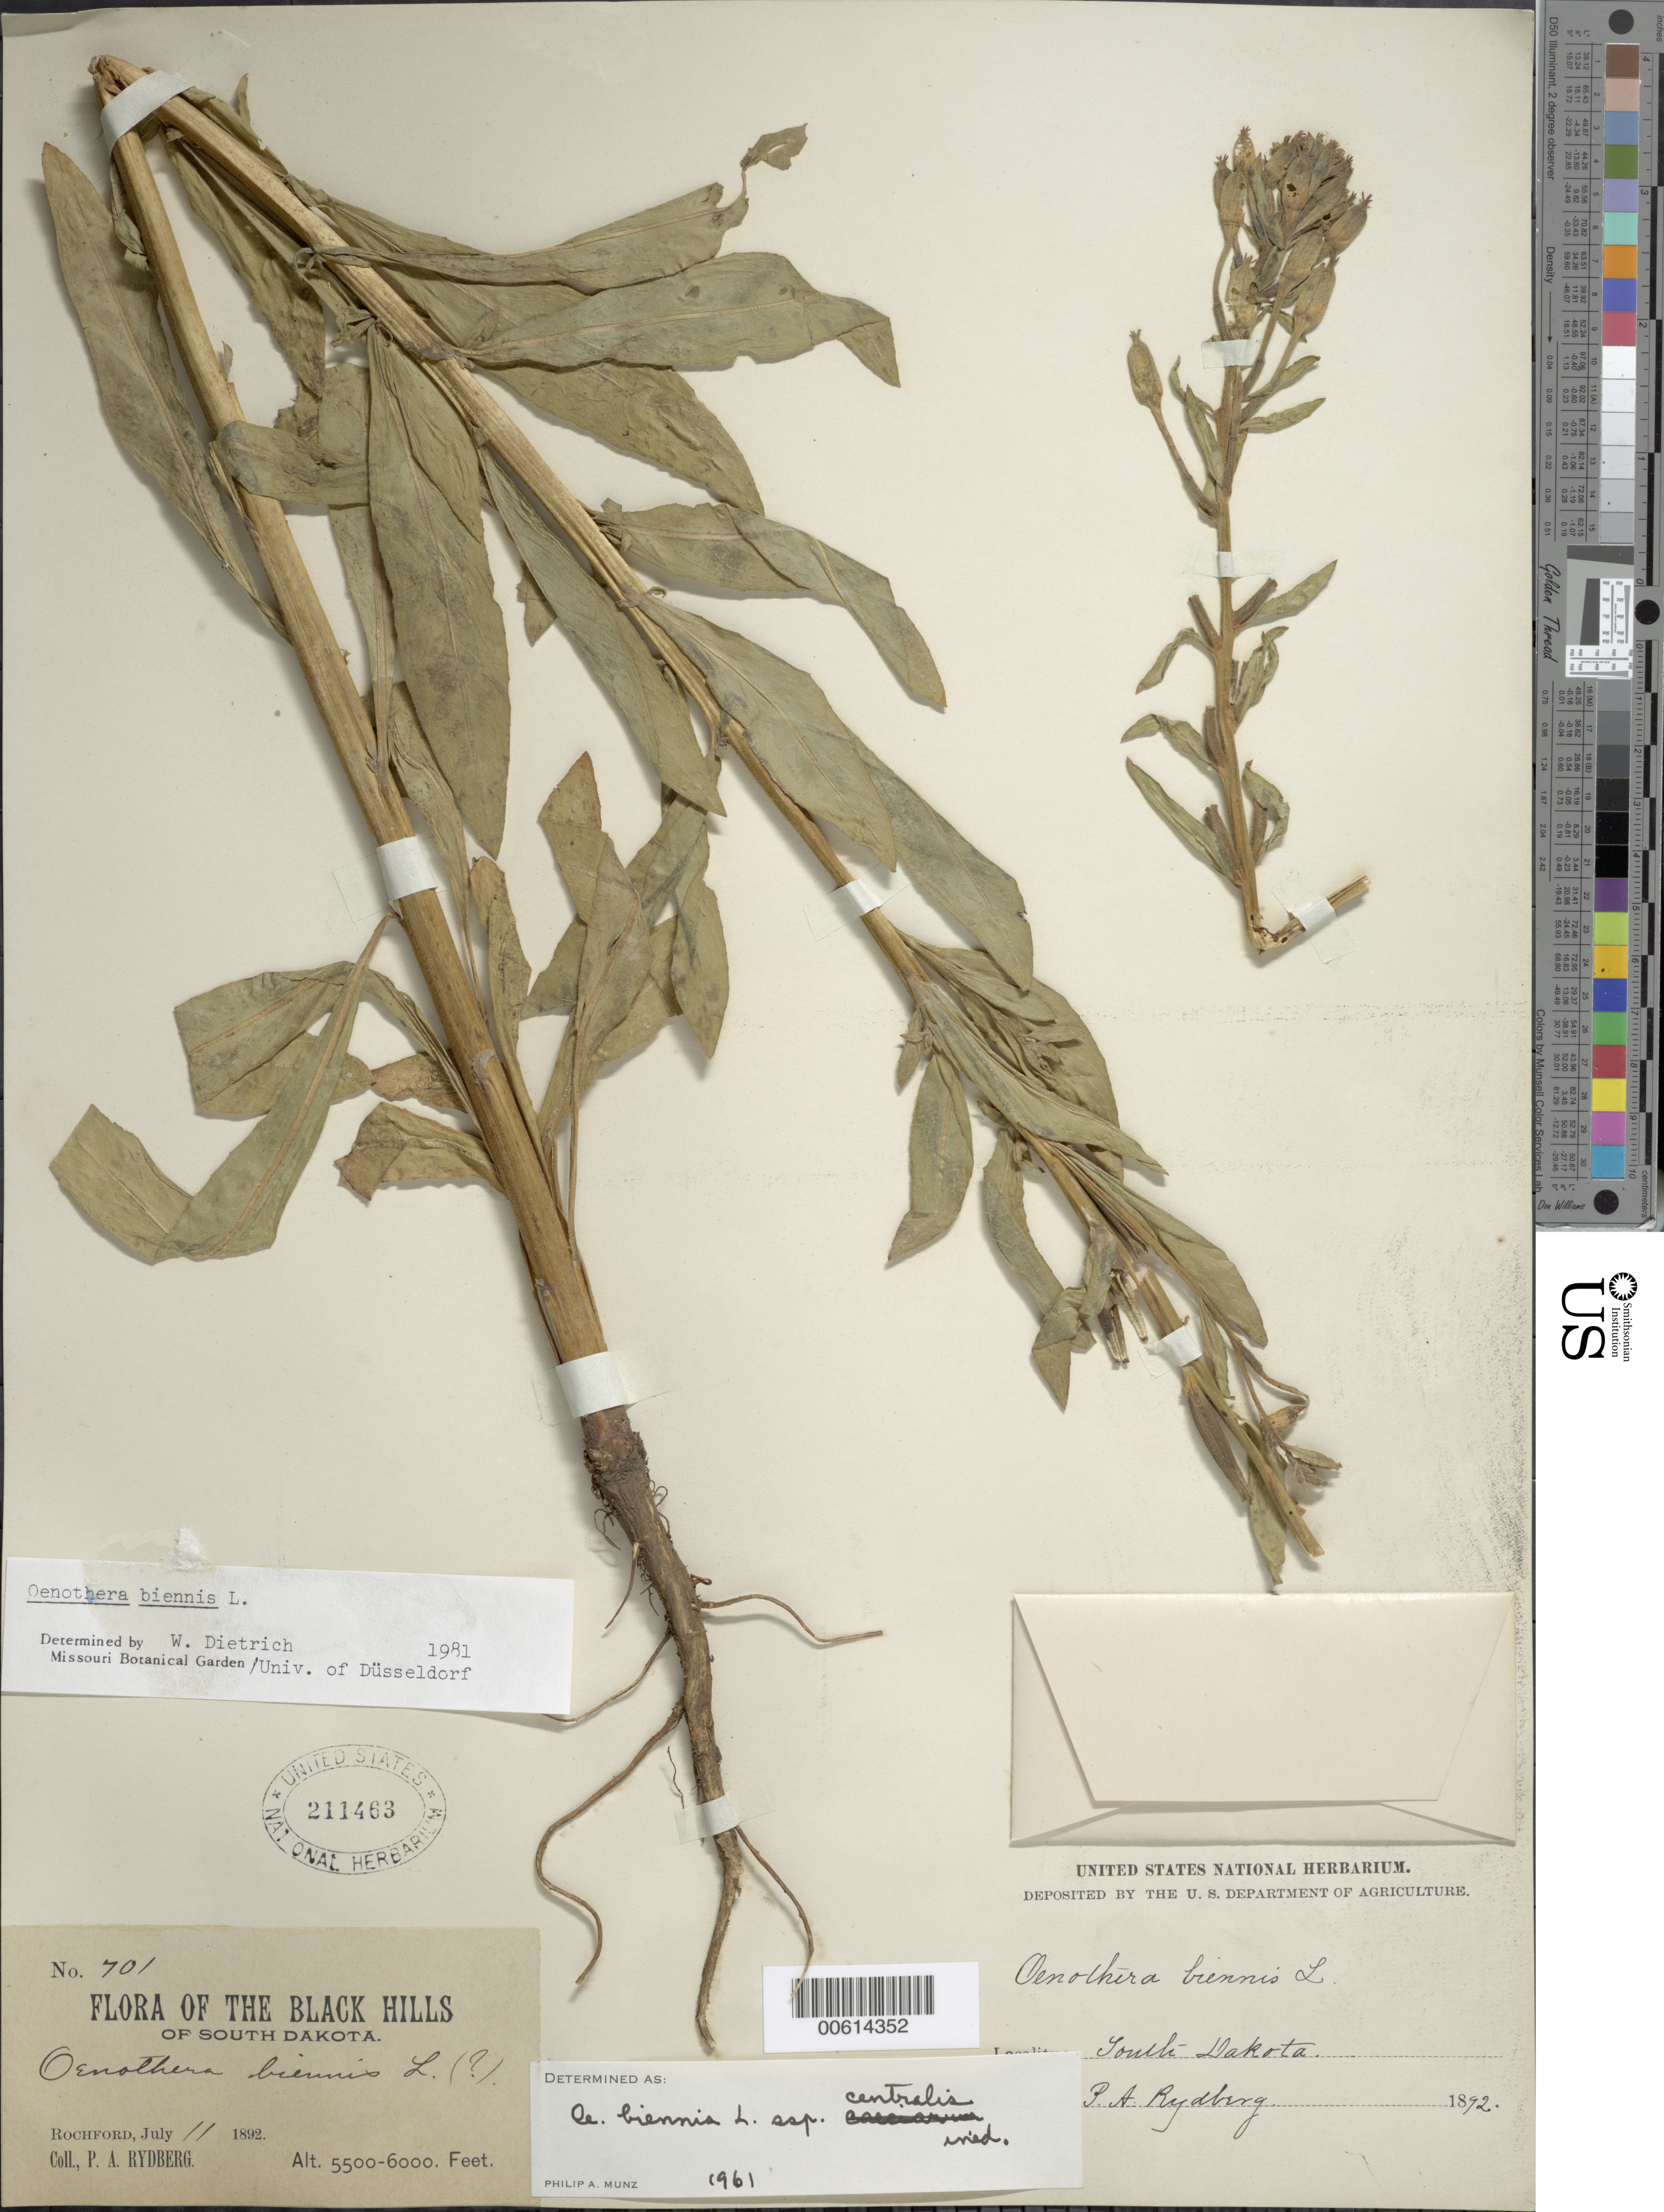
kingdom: Plantae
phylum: Tracheophyta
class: Magnoliopsida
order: Myrtales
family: Onagraceae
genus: Oenothera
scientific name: Oenothera biennis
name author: L.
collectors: P. A. Rydberg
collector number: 701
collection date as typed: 11 Jul 1892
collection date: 1892-07-11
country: United States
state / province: South Dakota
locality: Rochford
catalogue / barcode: US 211463